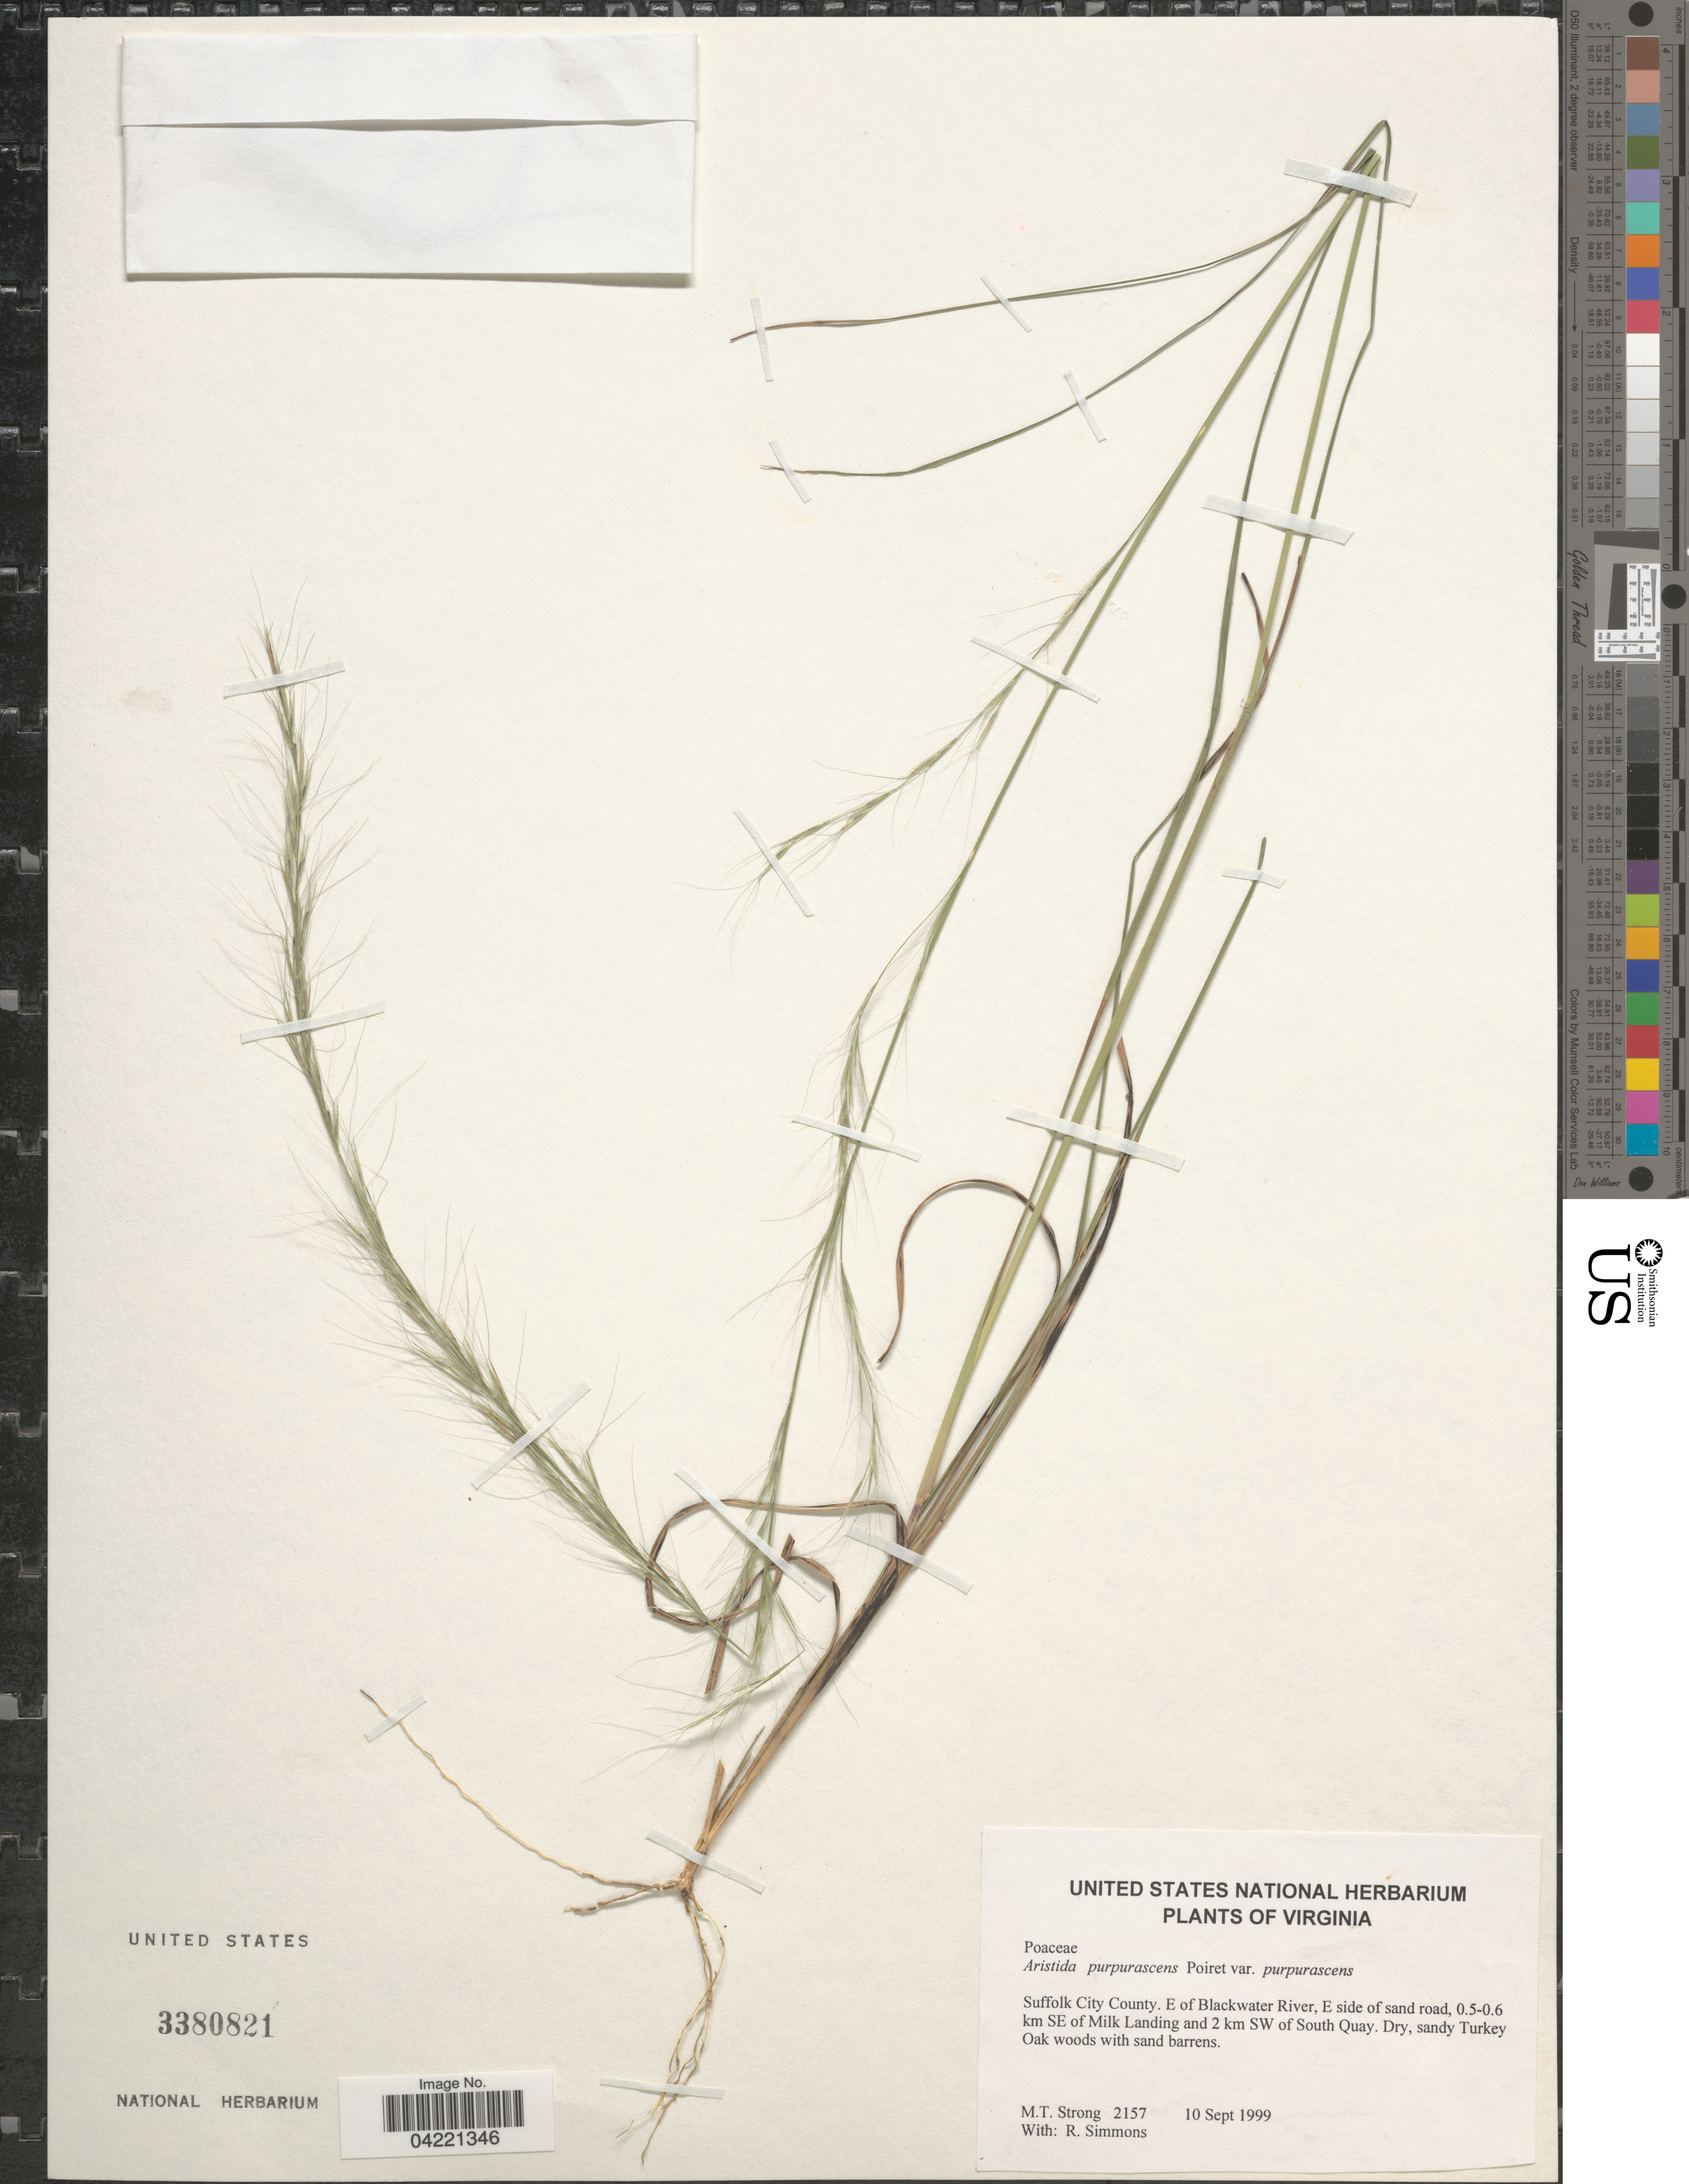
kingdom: Plantae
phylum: Tracheophyta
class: Liliopsida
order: Poales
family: Poaceae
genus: Aristida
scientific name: Aristida purpurascens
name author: Poir.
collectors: M. T. Strong & R. Simmons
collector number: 2157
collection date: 1999-09-10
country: United States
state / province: Virginia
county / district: City of Suffolk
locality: Suffolk City County. E of Blackwater River, E side of sand road, 0.5-0.6 km SE of Milk Landing and 2 km SW of South Quay. Dry, sandy Turkey Oak woods with sand barrens.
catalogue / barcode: US 3380821